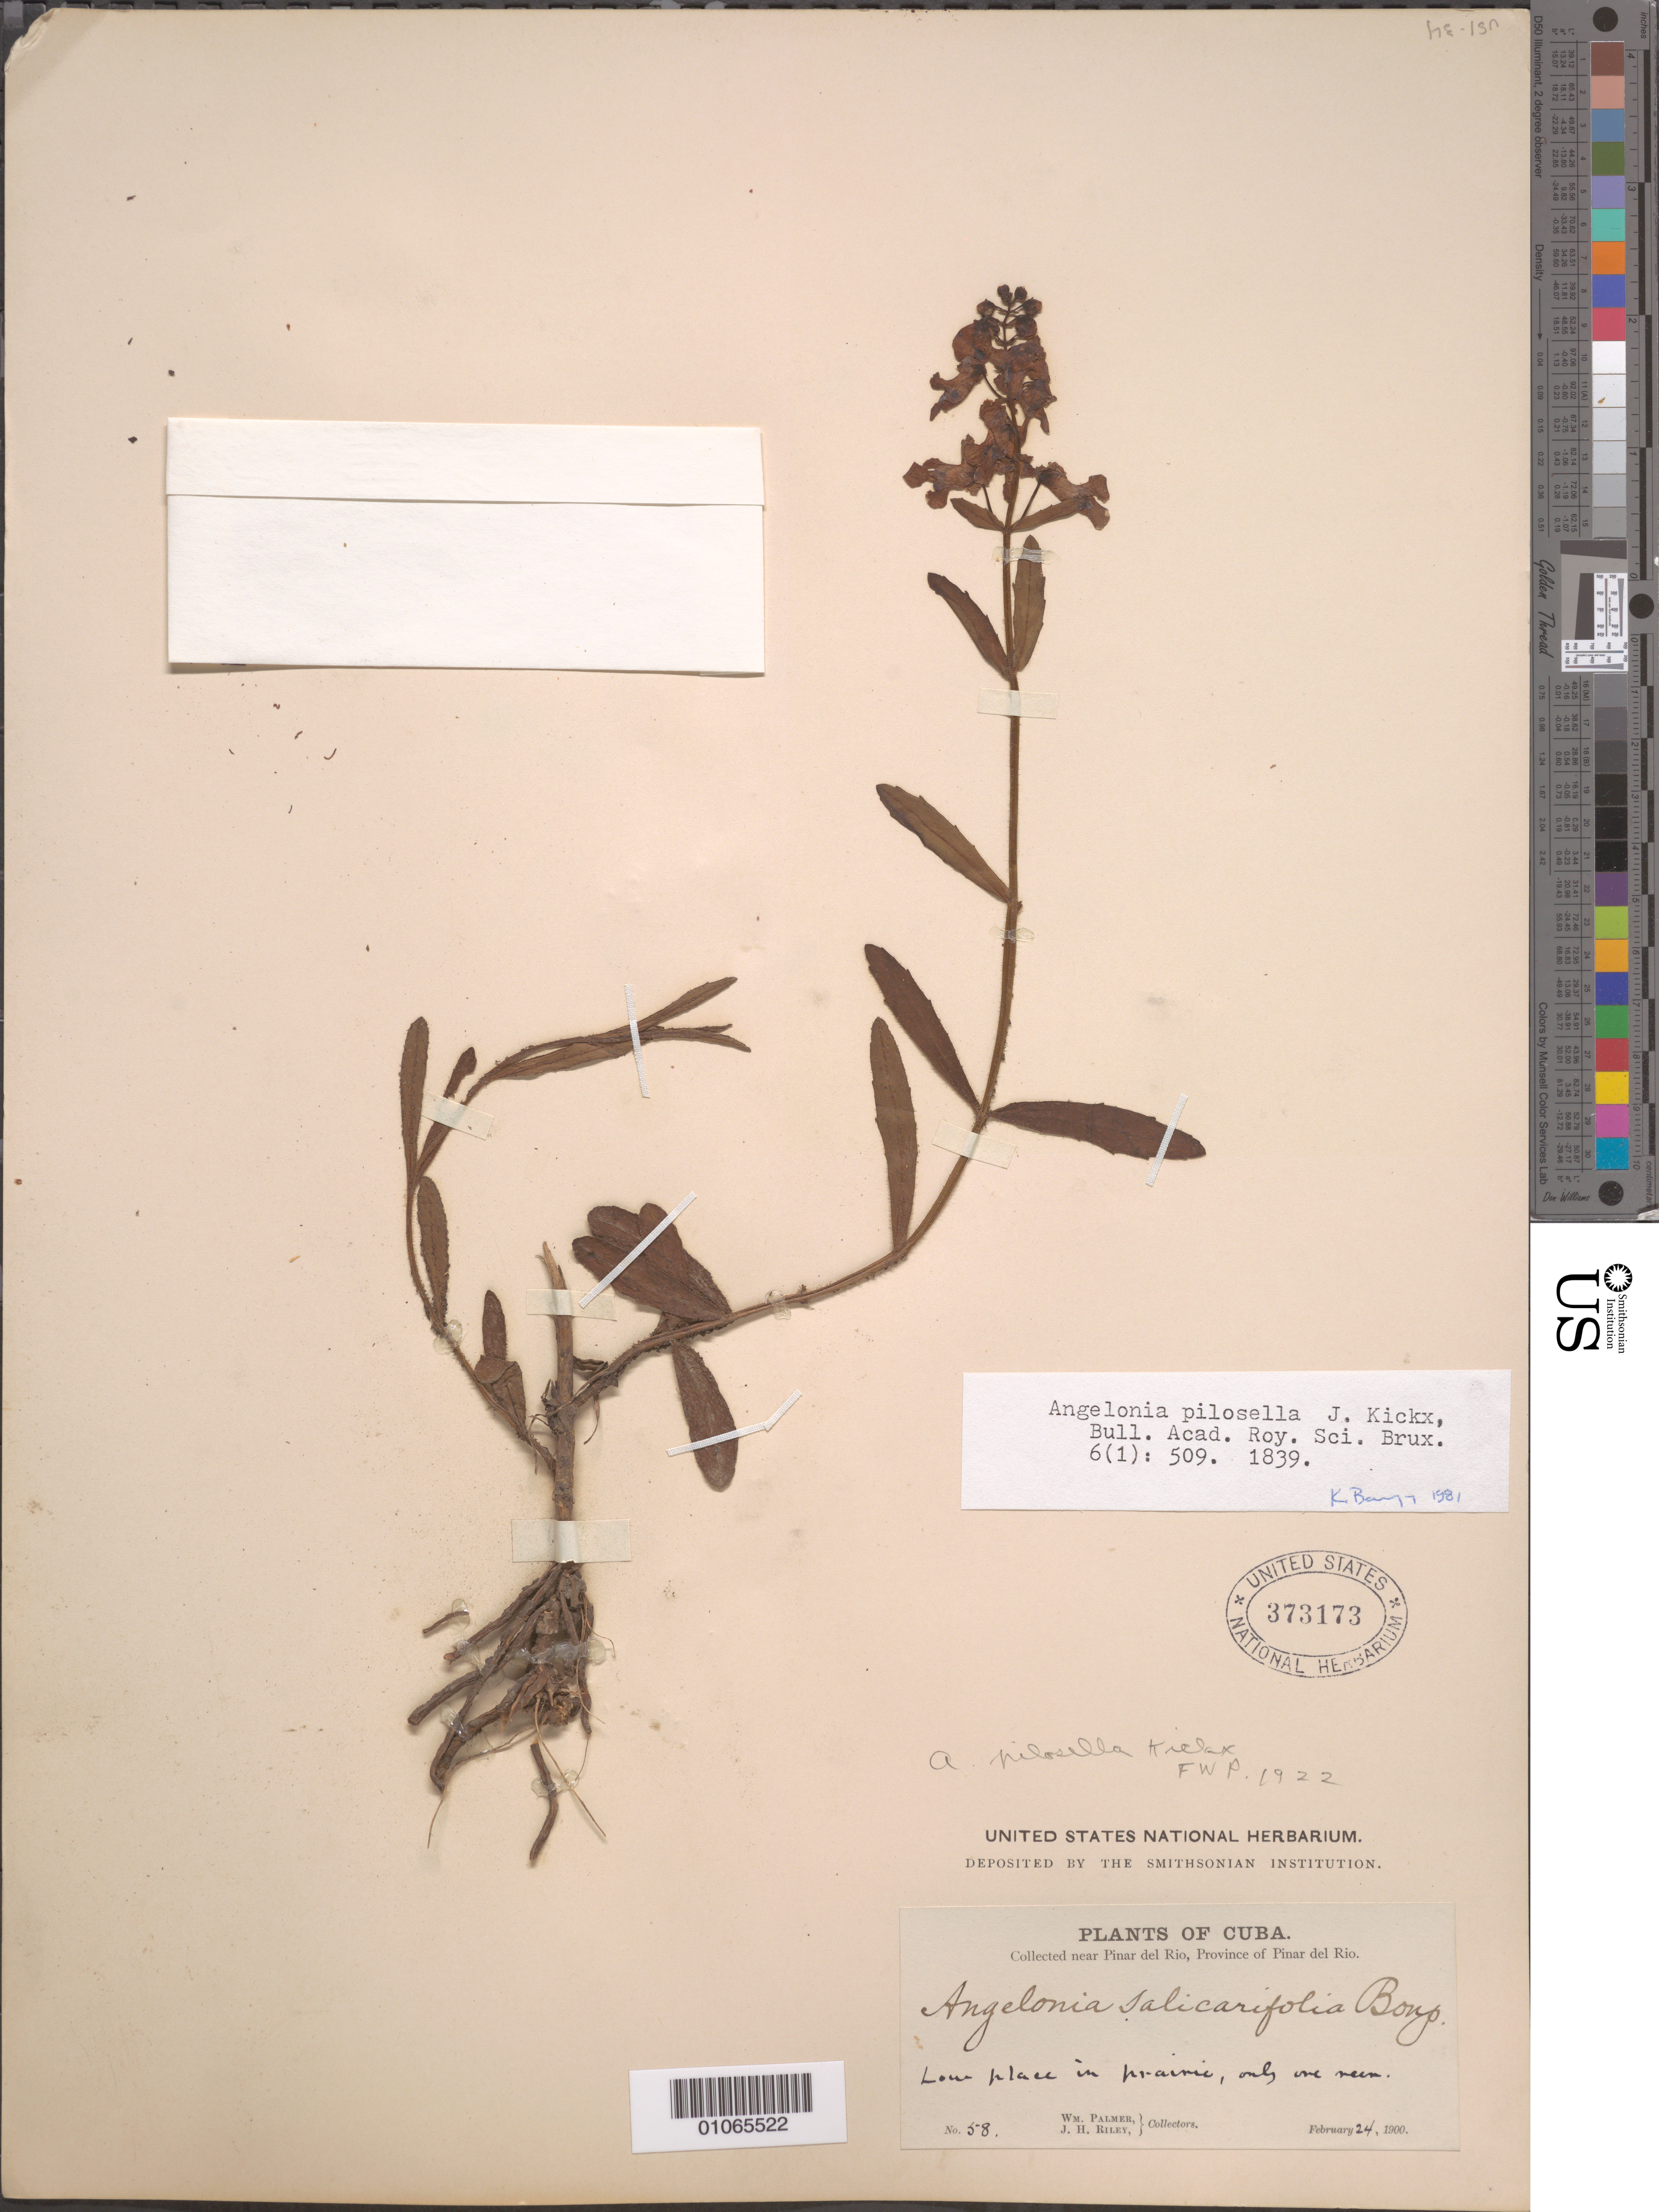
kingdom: Plantae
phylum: Tracheophyta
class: Magnoliopsida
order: Lamiales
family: Plantaginaceae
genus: Angelonia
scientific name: Angelonia pilosella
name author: J. Kickx f.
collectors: W. Palmer & J. H. Riley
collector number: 58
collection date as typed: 24 Feb 1900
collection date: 1900-02-24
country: Cuba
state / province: Pinar del Rio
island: Cuba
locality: Collected near Pinar del Rio, low place in prairie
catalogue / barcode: US 373173